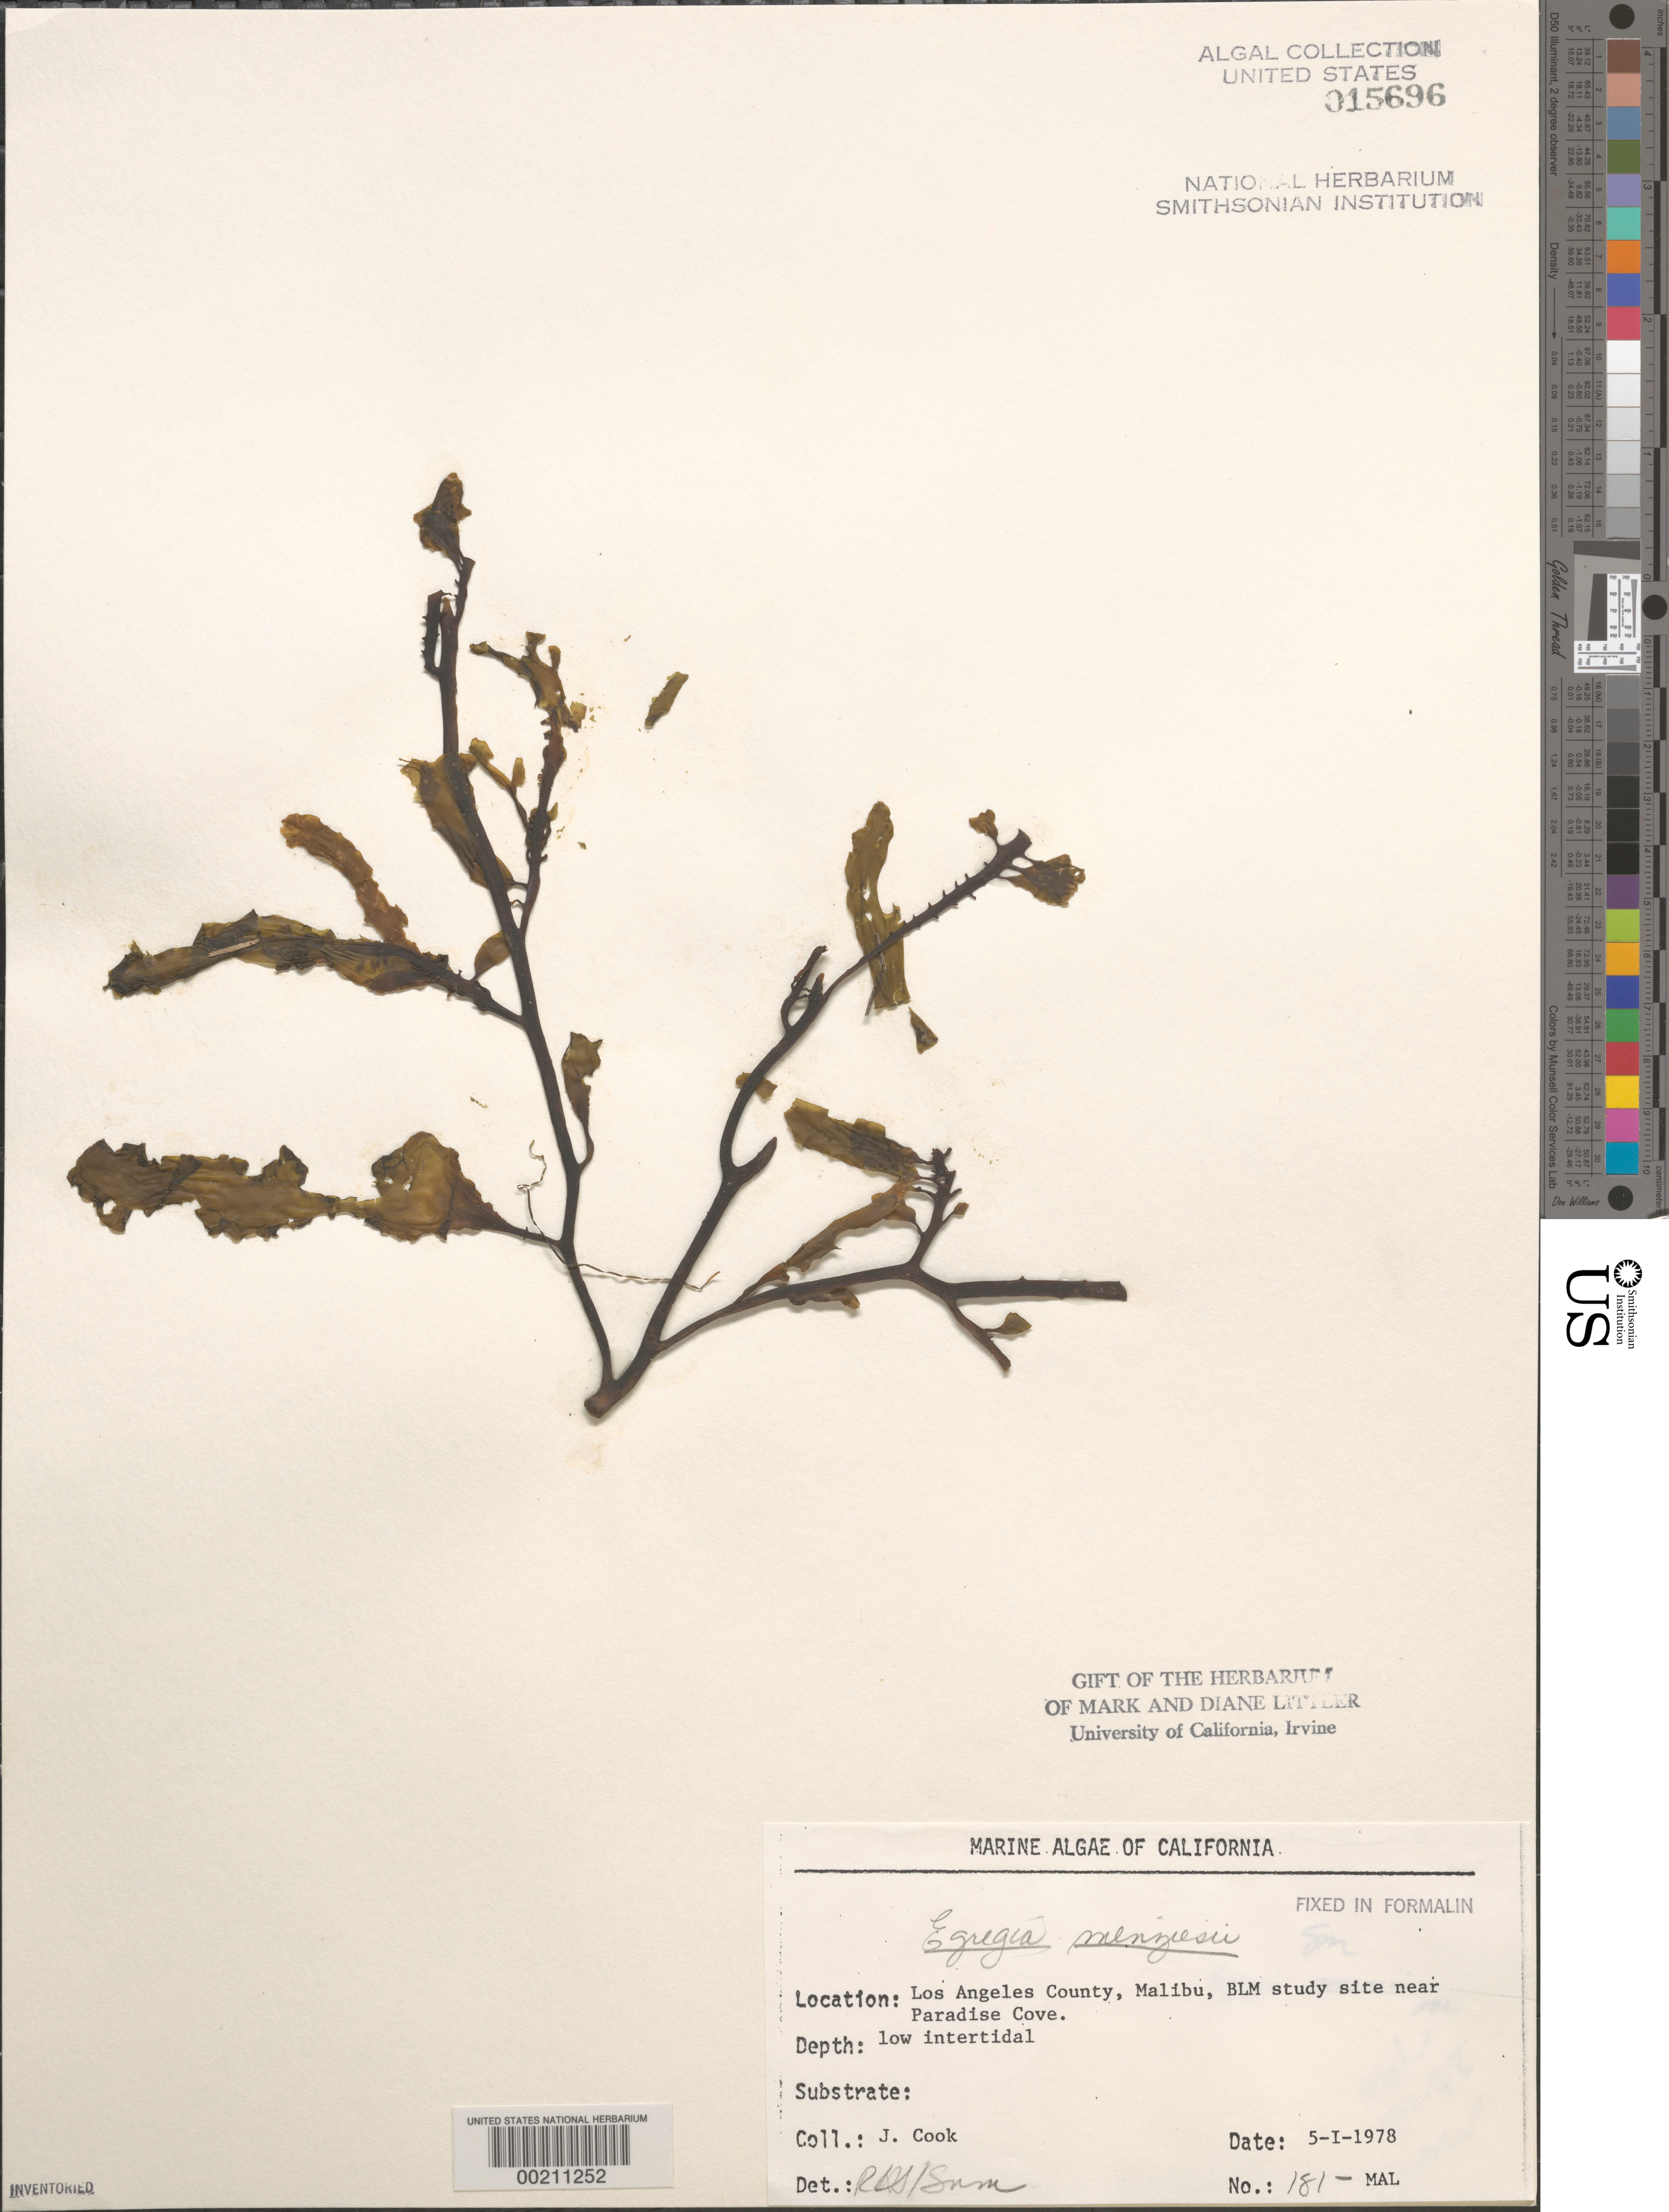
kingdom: Chromista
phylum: Ochrophyta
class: Phaeophyceae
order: Laminariales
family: Lessoniaceae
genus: Egregia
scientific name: Egregia menziesii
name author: (Turner) Aresch.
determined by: Sims, Robert H.; Murray, S. N.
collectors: J. Cook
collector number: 181-mal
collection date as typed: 05 Jan 1978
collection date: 1978-01-05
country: United States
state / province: California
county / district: Los Angeles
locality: Malibu, near Paradise Cove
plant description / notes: BLM-SOCALBIGHT Rocky Intertidal Survey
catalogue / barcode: US 15696